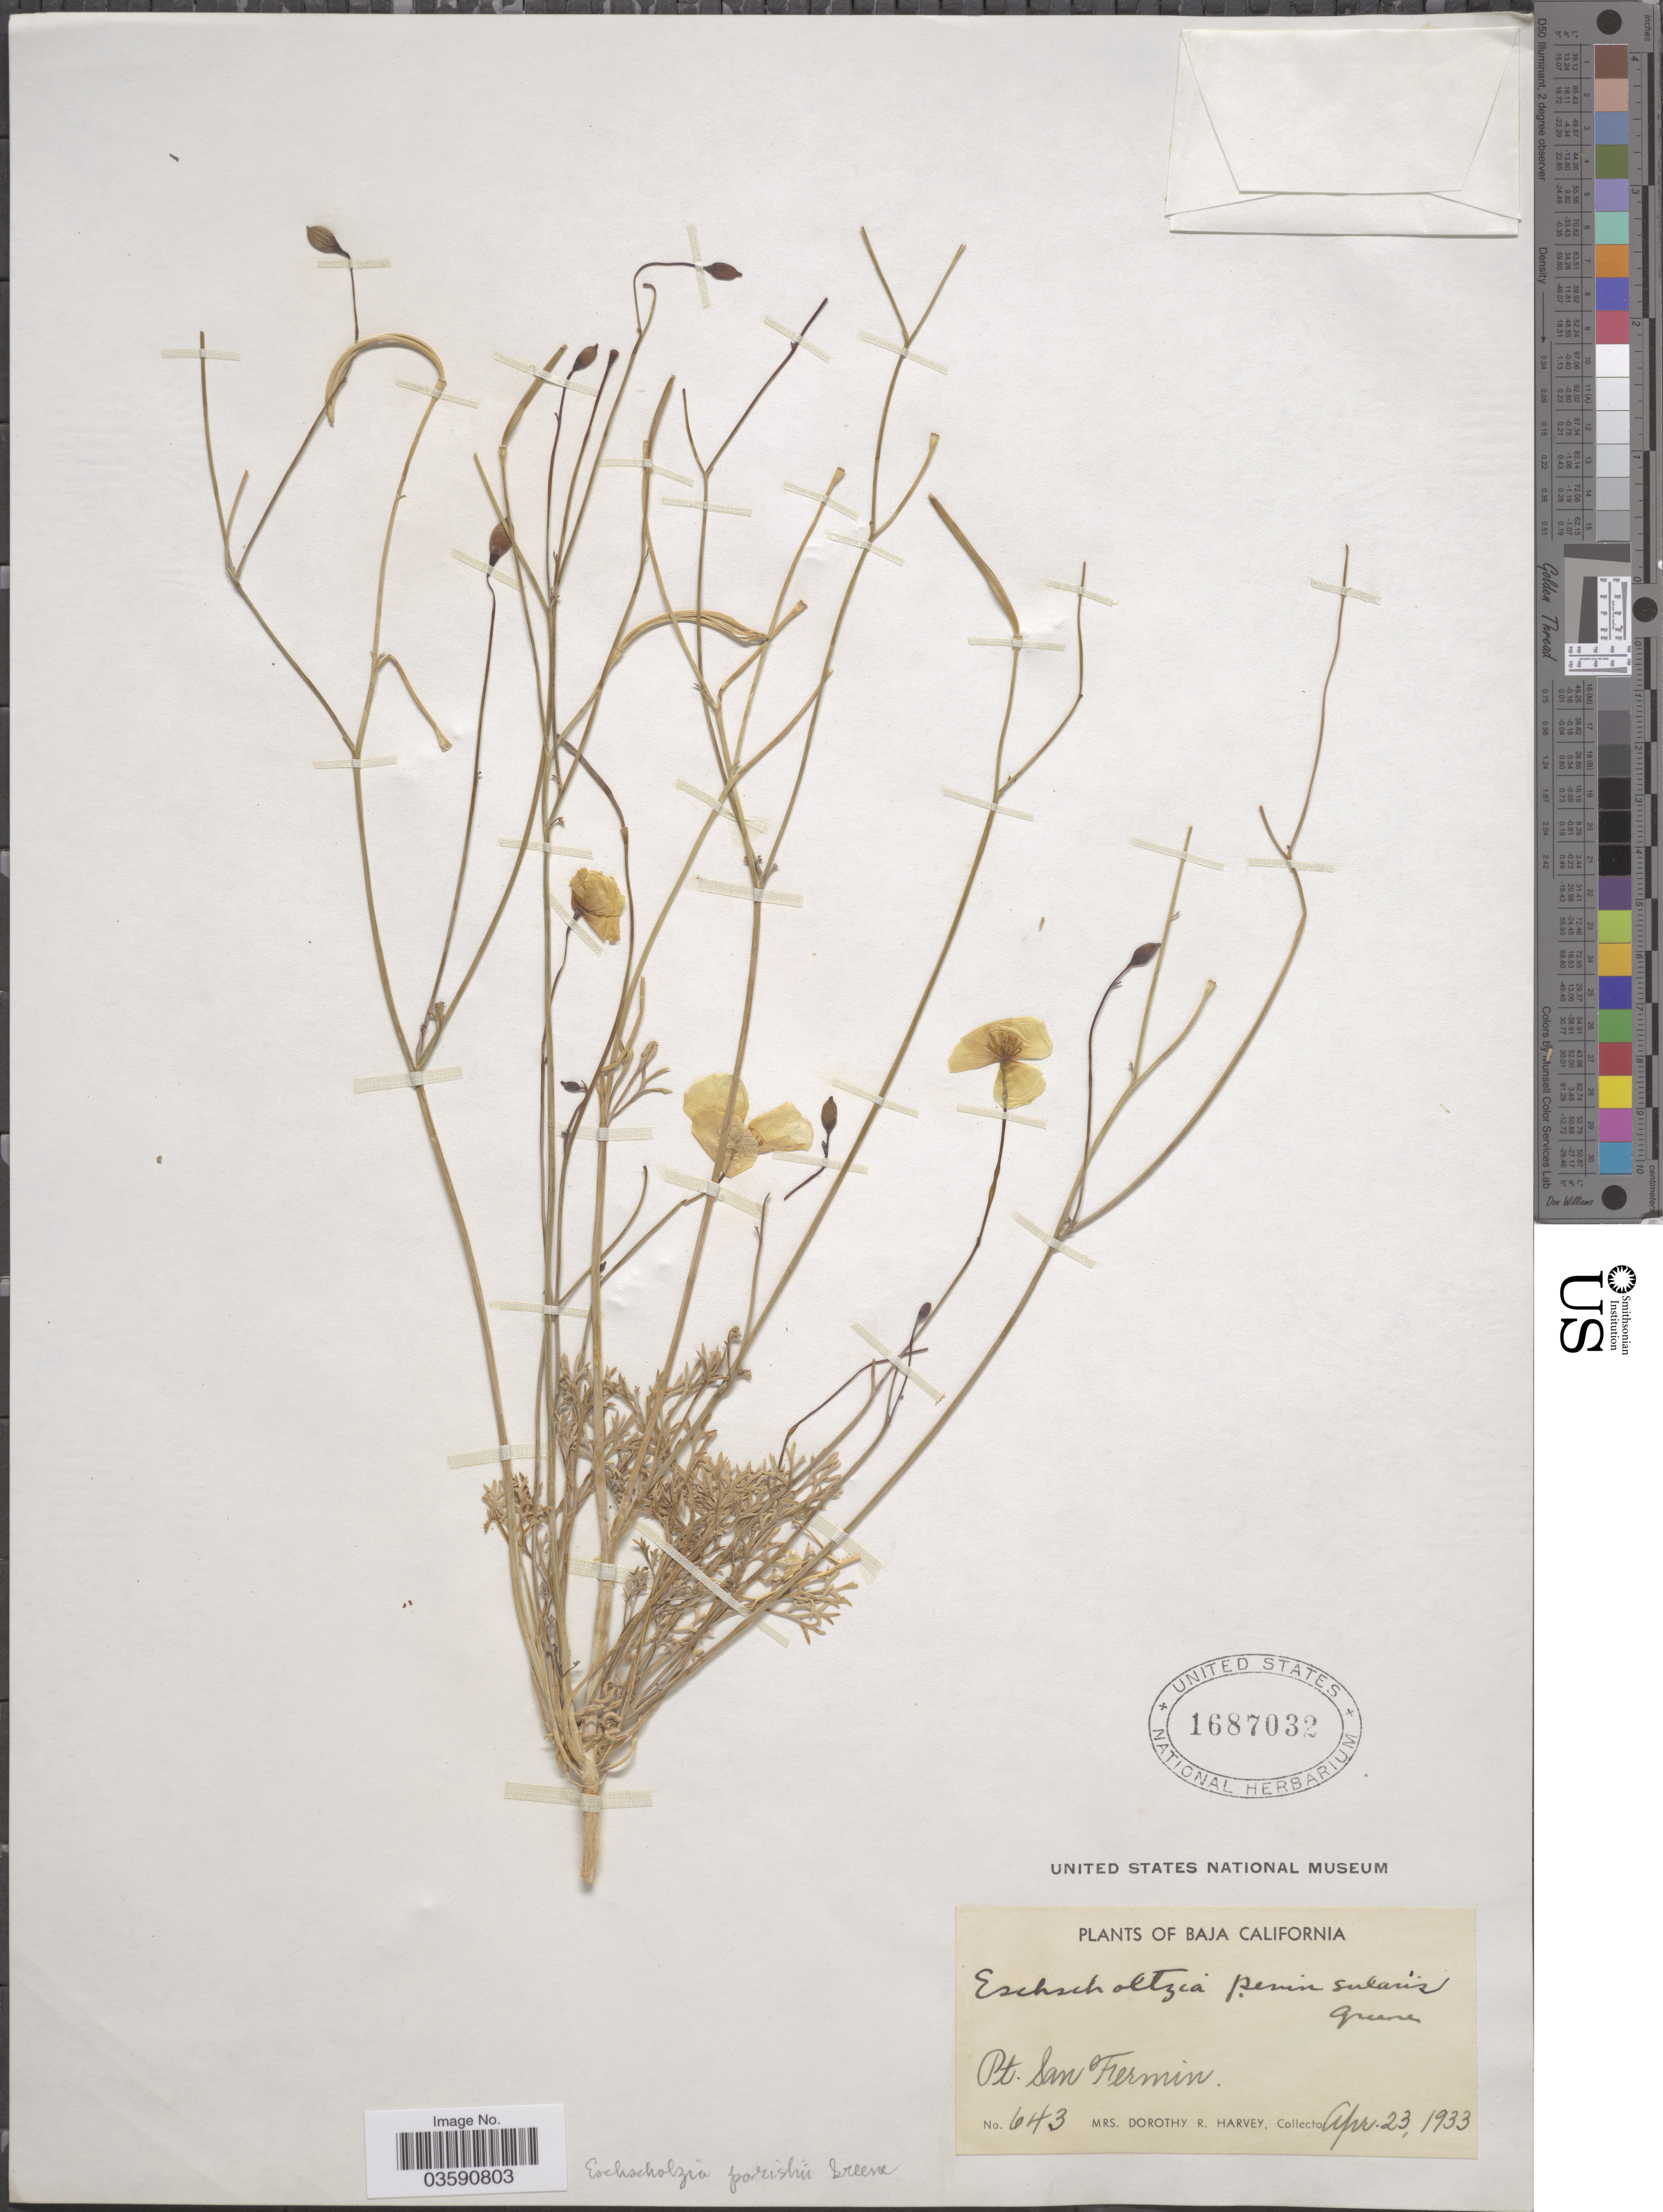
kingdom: Plantae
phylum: Tracheophyta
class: Magnoliopsida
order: Ranunculales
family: Papaveraceae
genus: Eschscholzia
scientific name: Eschscholzia peninsularis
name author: Greene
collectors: Harvey, Mrs. D. R.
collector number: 643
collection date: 1933-04-23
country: Mexico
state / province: Baja California Norte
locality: Pt. San Fermin.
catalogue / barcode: US 1687032